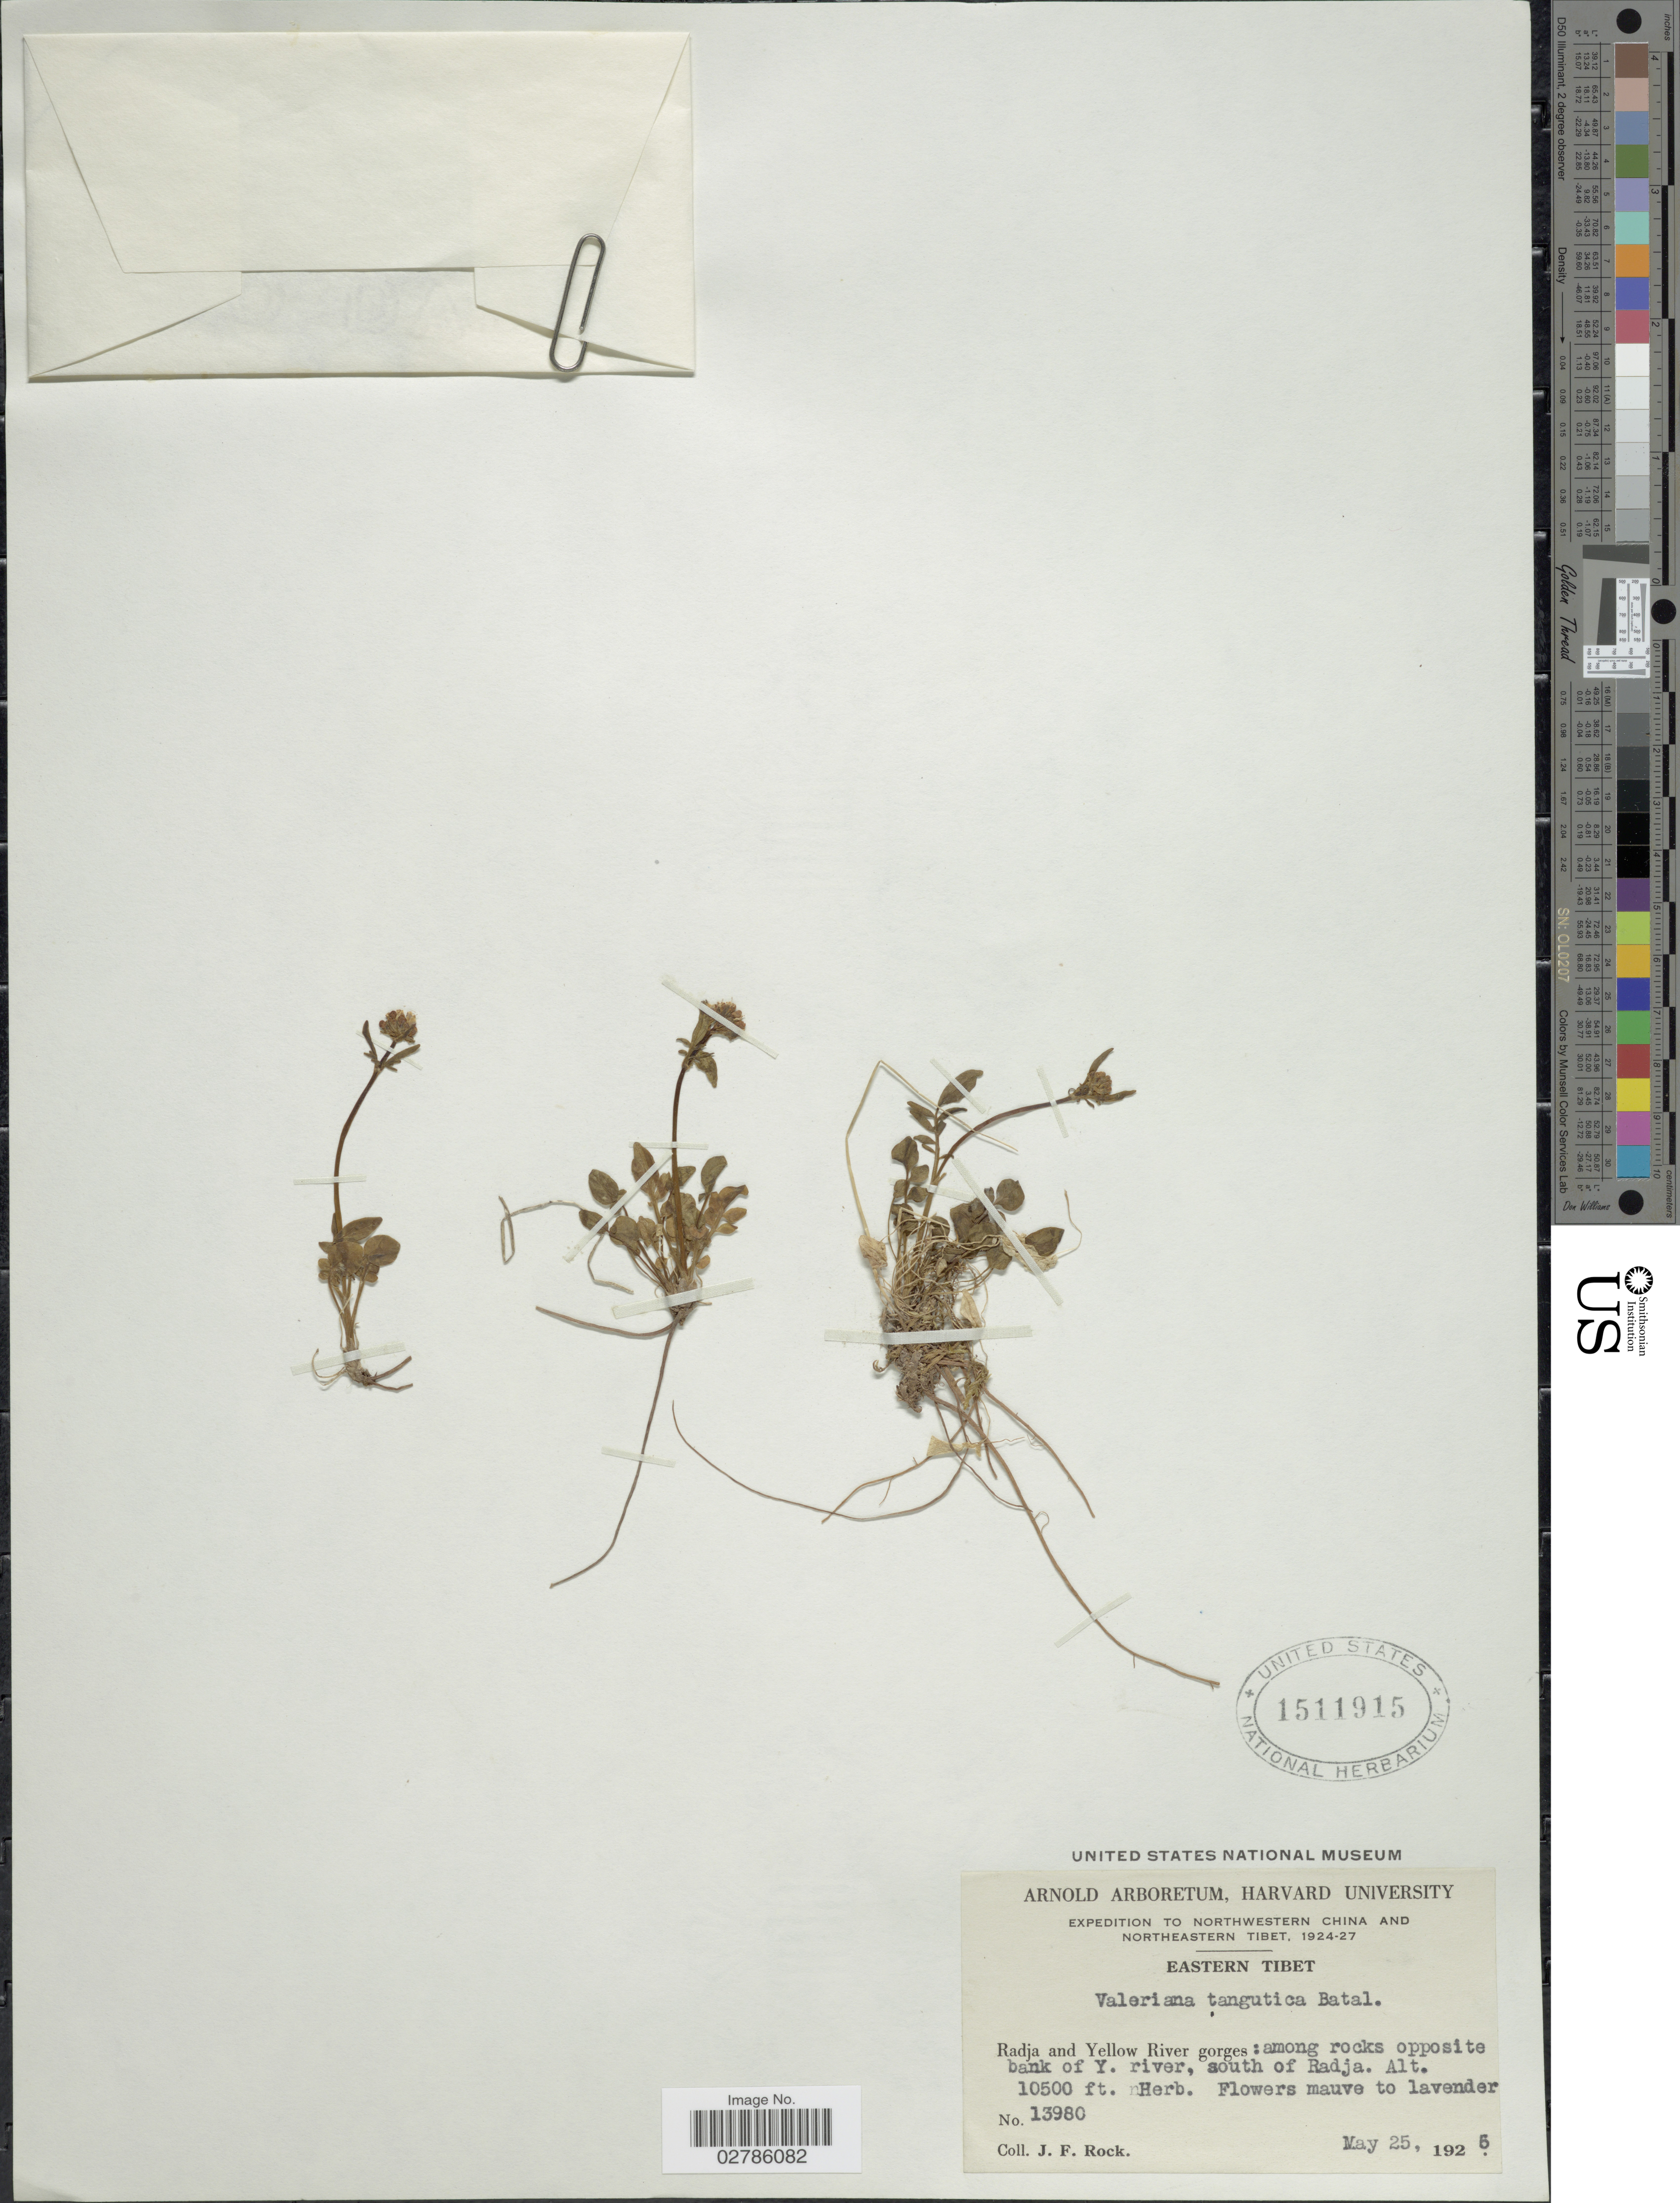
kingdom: Plantae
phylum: Tracheophyta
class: Magnoliopsida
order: Dipsacales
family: Caprifoliaceae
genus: Valeriana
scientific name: Valeriana tangutica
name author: Batalin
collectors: J. Rock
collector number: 13980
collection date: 1925-05-25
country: China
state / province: Xizang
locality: Northwestern China and Northeastern Tibet. Eastern Tibet. Radja and Yellow River gorges: among rocks opposite bank of Y. river, south of Radja.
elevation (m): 3200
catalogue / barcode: US 1511915